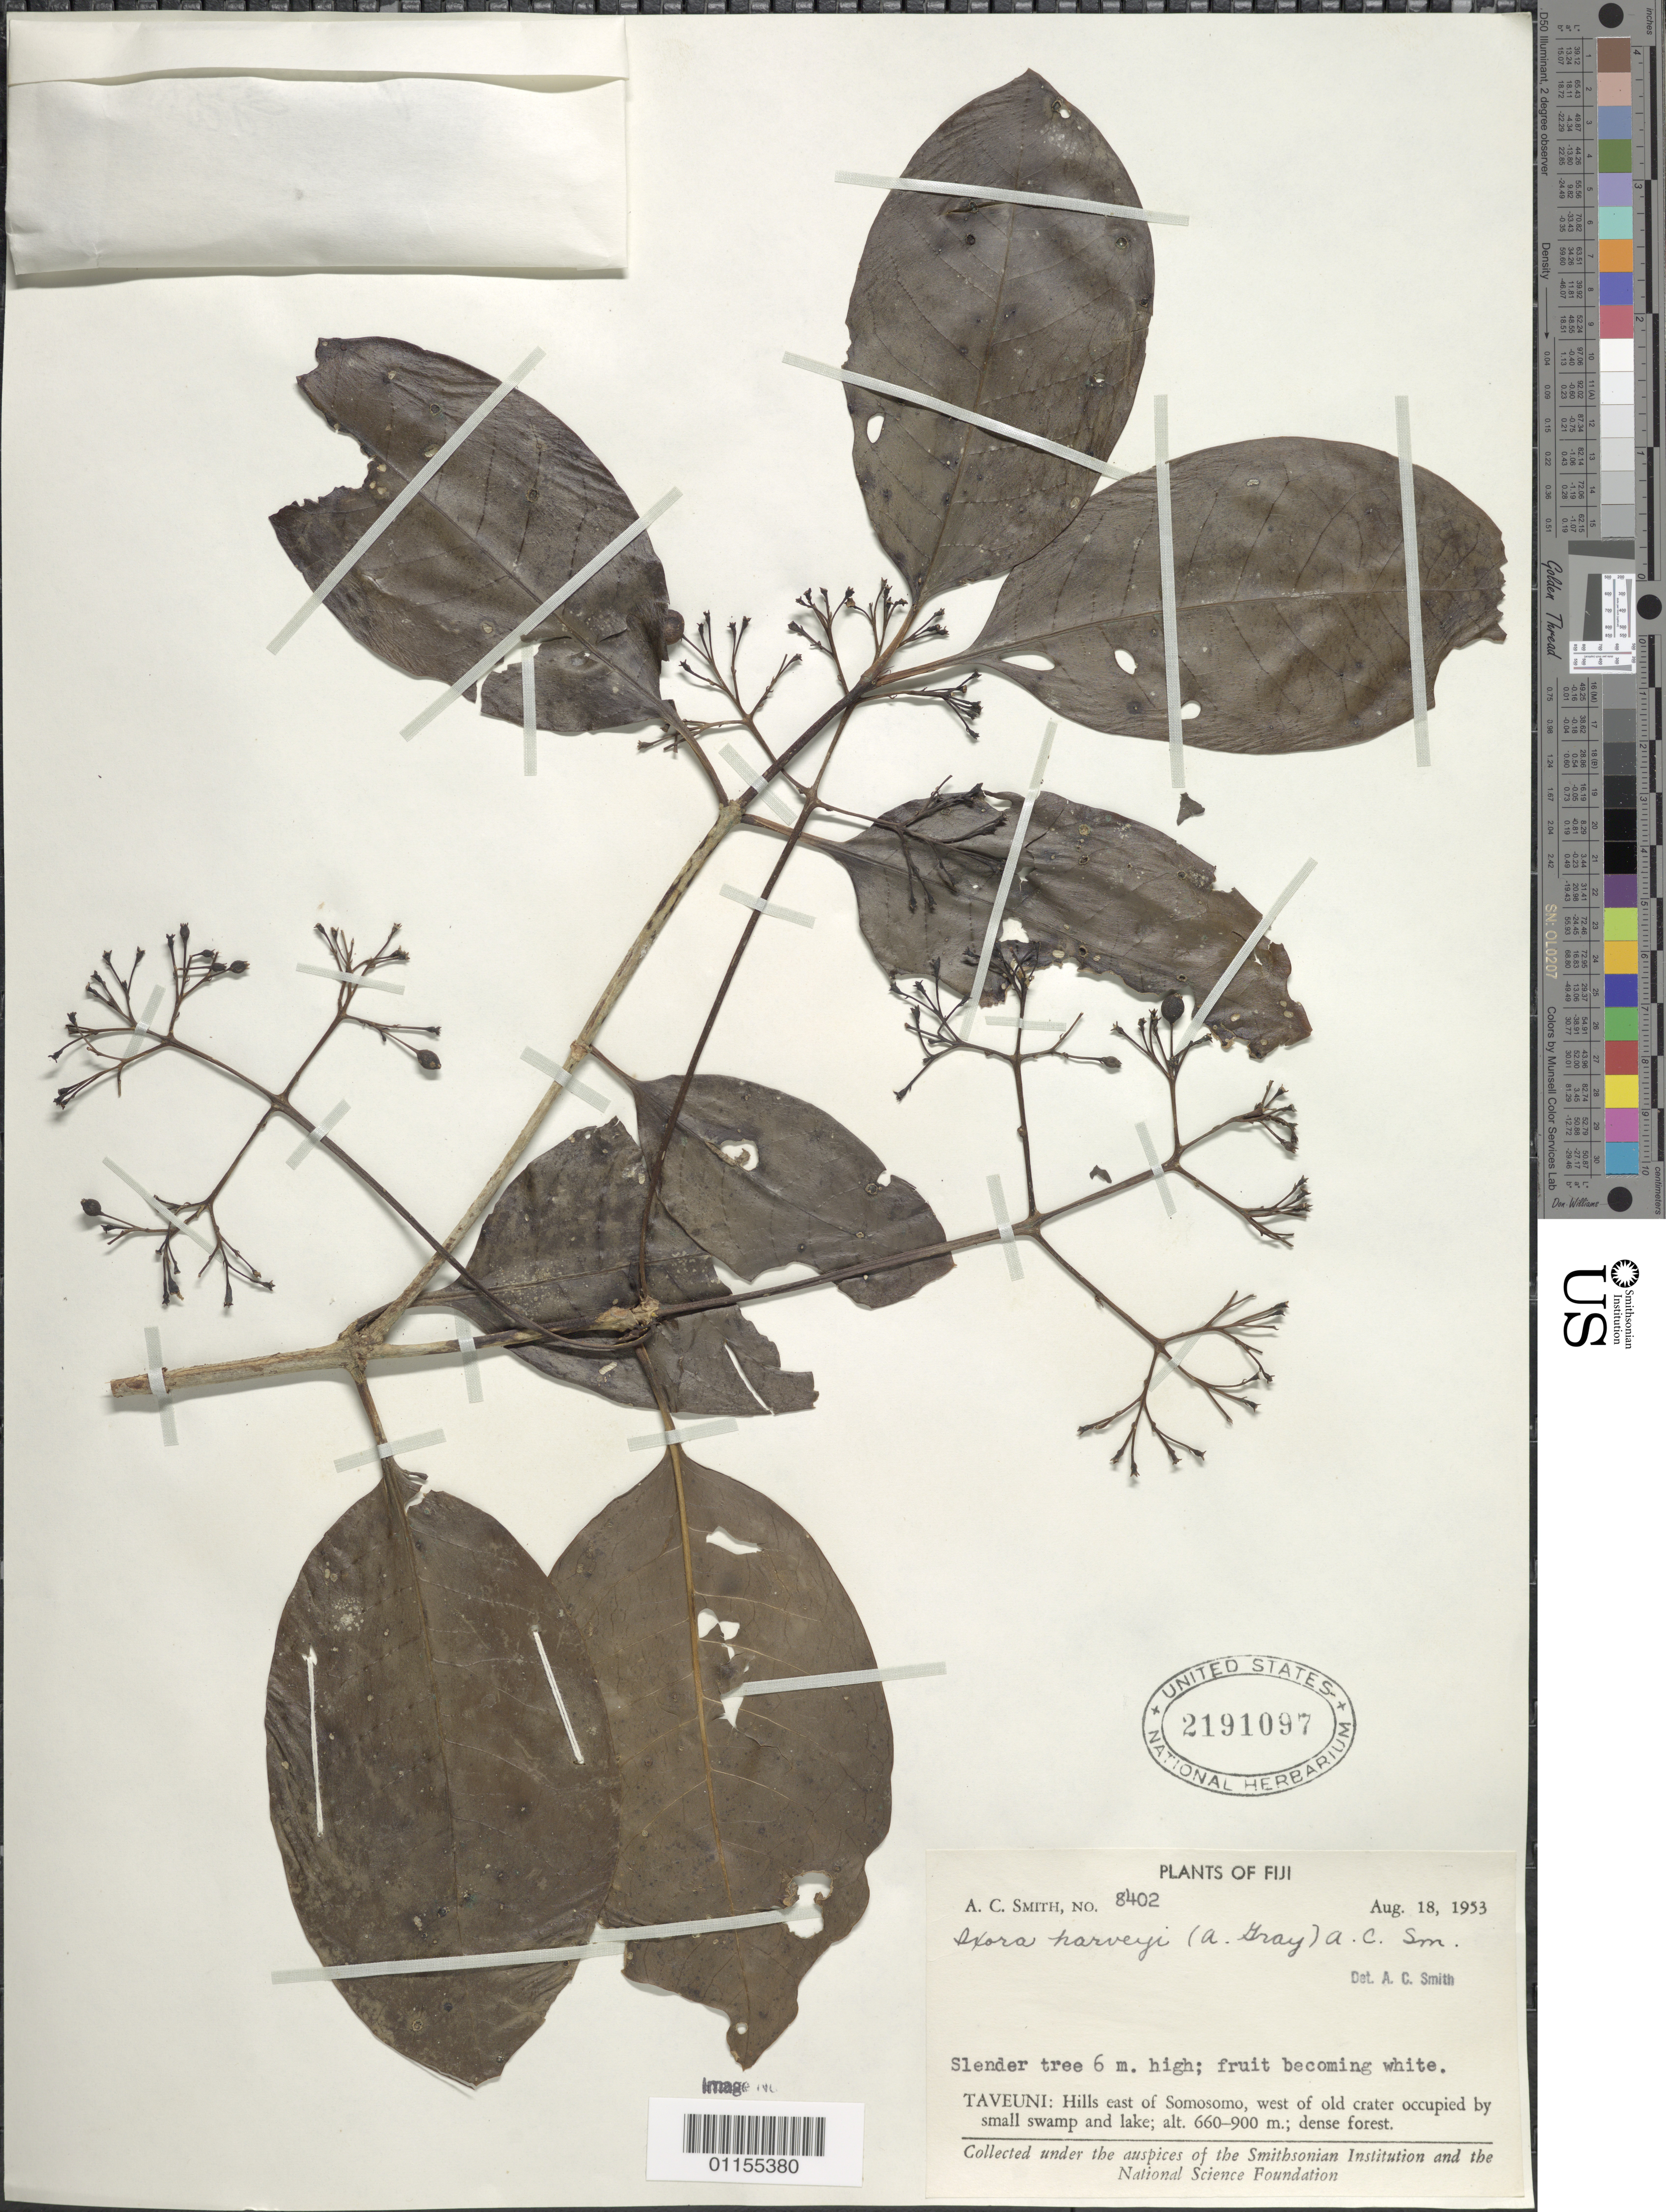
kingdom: Plantae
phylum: Tracheophyta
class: Magnoliopsida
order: Gentianales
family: Rubiaceae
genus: Ixora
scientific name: Ixora harveyi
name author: (A. Gray) A.C. Sm.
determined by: Smith, A. C.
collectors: A. C. Smith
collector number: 8402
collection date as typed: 18 Aug 1953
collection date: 1953-08-18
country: Fiji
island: Taveuni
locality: Taveuni, hills e of somosomo, w of old crater occupied by small swamp and lake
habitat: Dense forest.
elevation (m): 660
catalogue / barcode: US 2191097